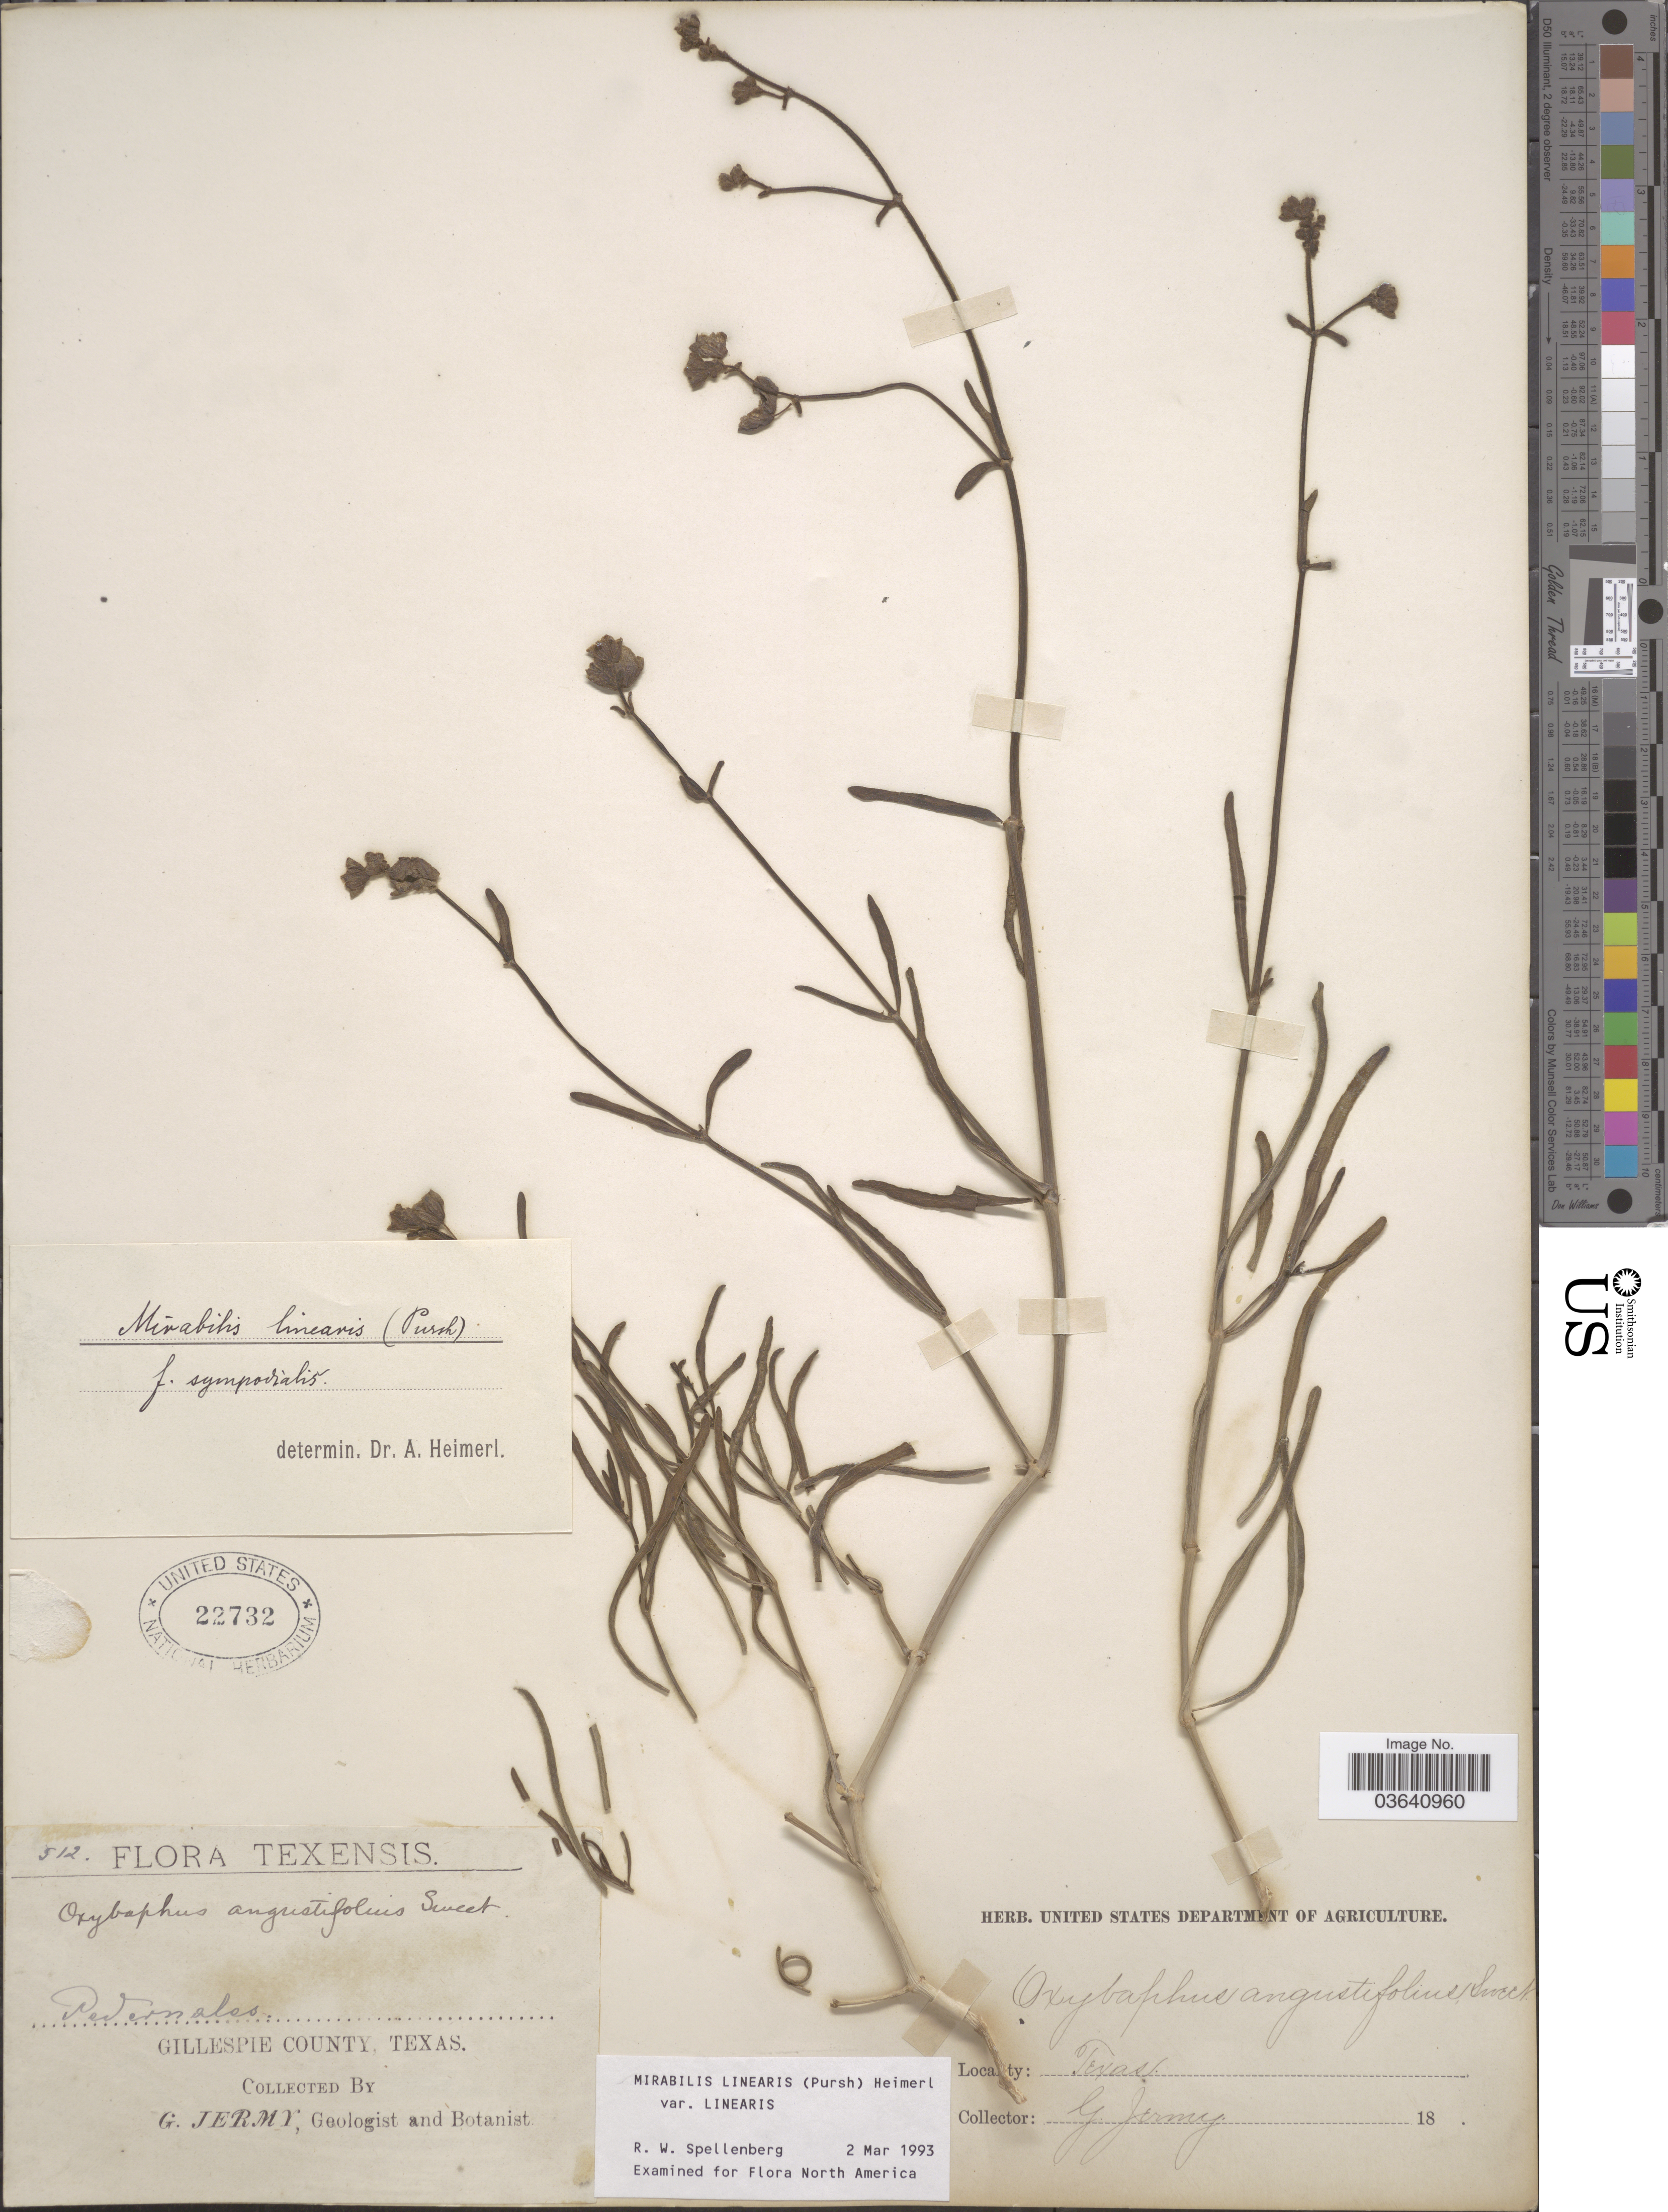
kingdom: Plantae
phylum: Tracheophyta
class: Magnoliopsida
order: Caryophyllales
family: Nyctaginaceae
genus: Mirabilis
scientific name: Mirabilis linearis var. linearis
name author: (Pursh) Heimerl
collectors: G. Jermy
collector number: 512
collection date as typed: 18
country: United States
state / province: Texas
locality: Pedernales. Gillespie County.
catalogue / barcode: US 22732